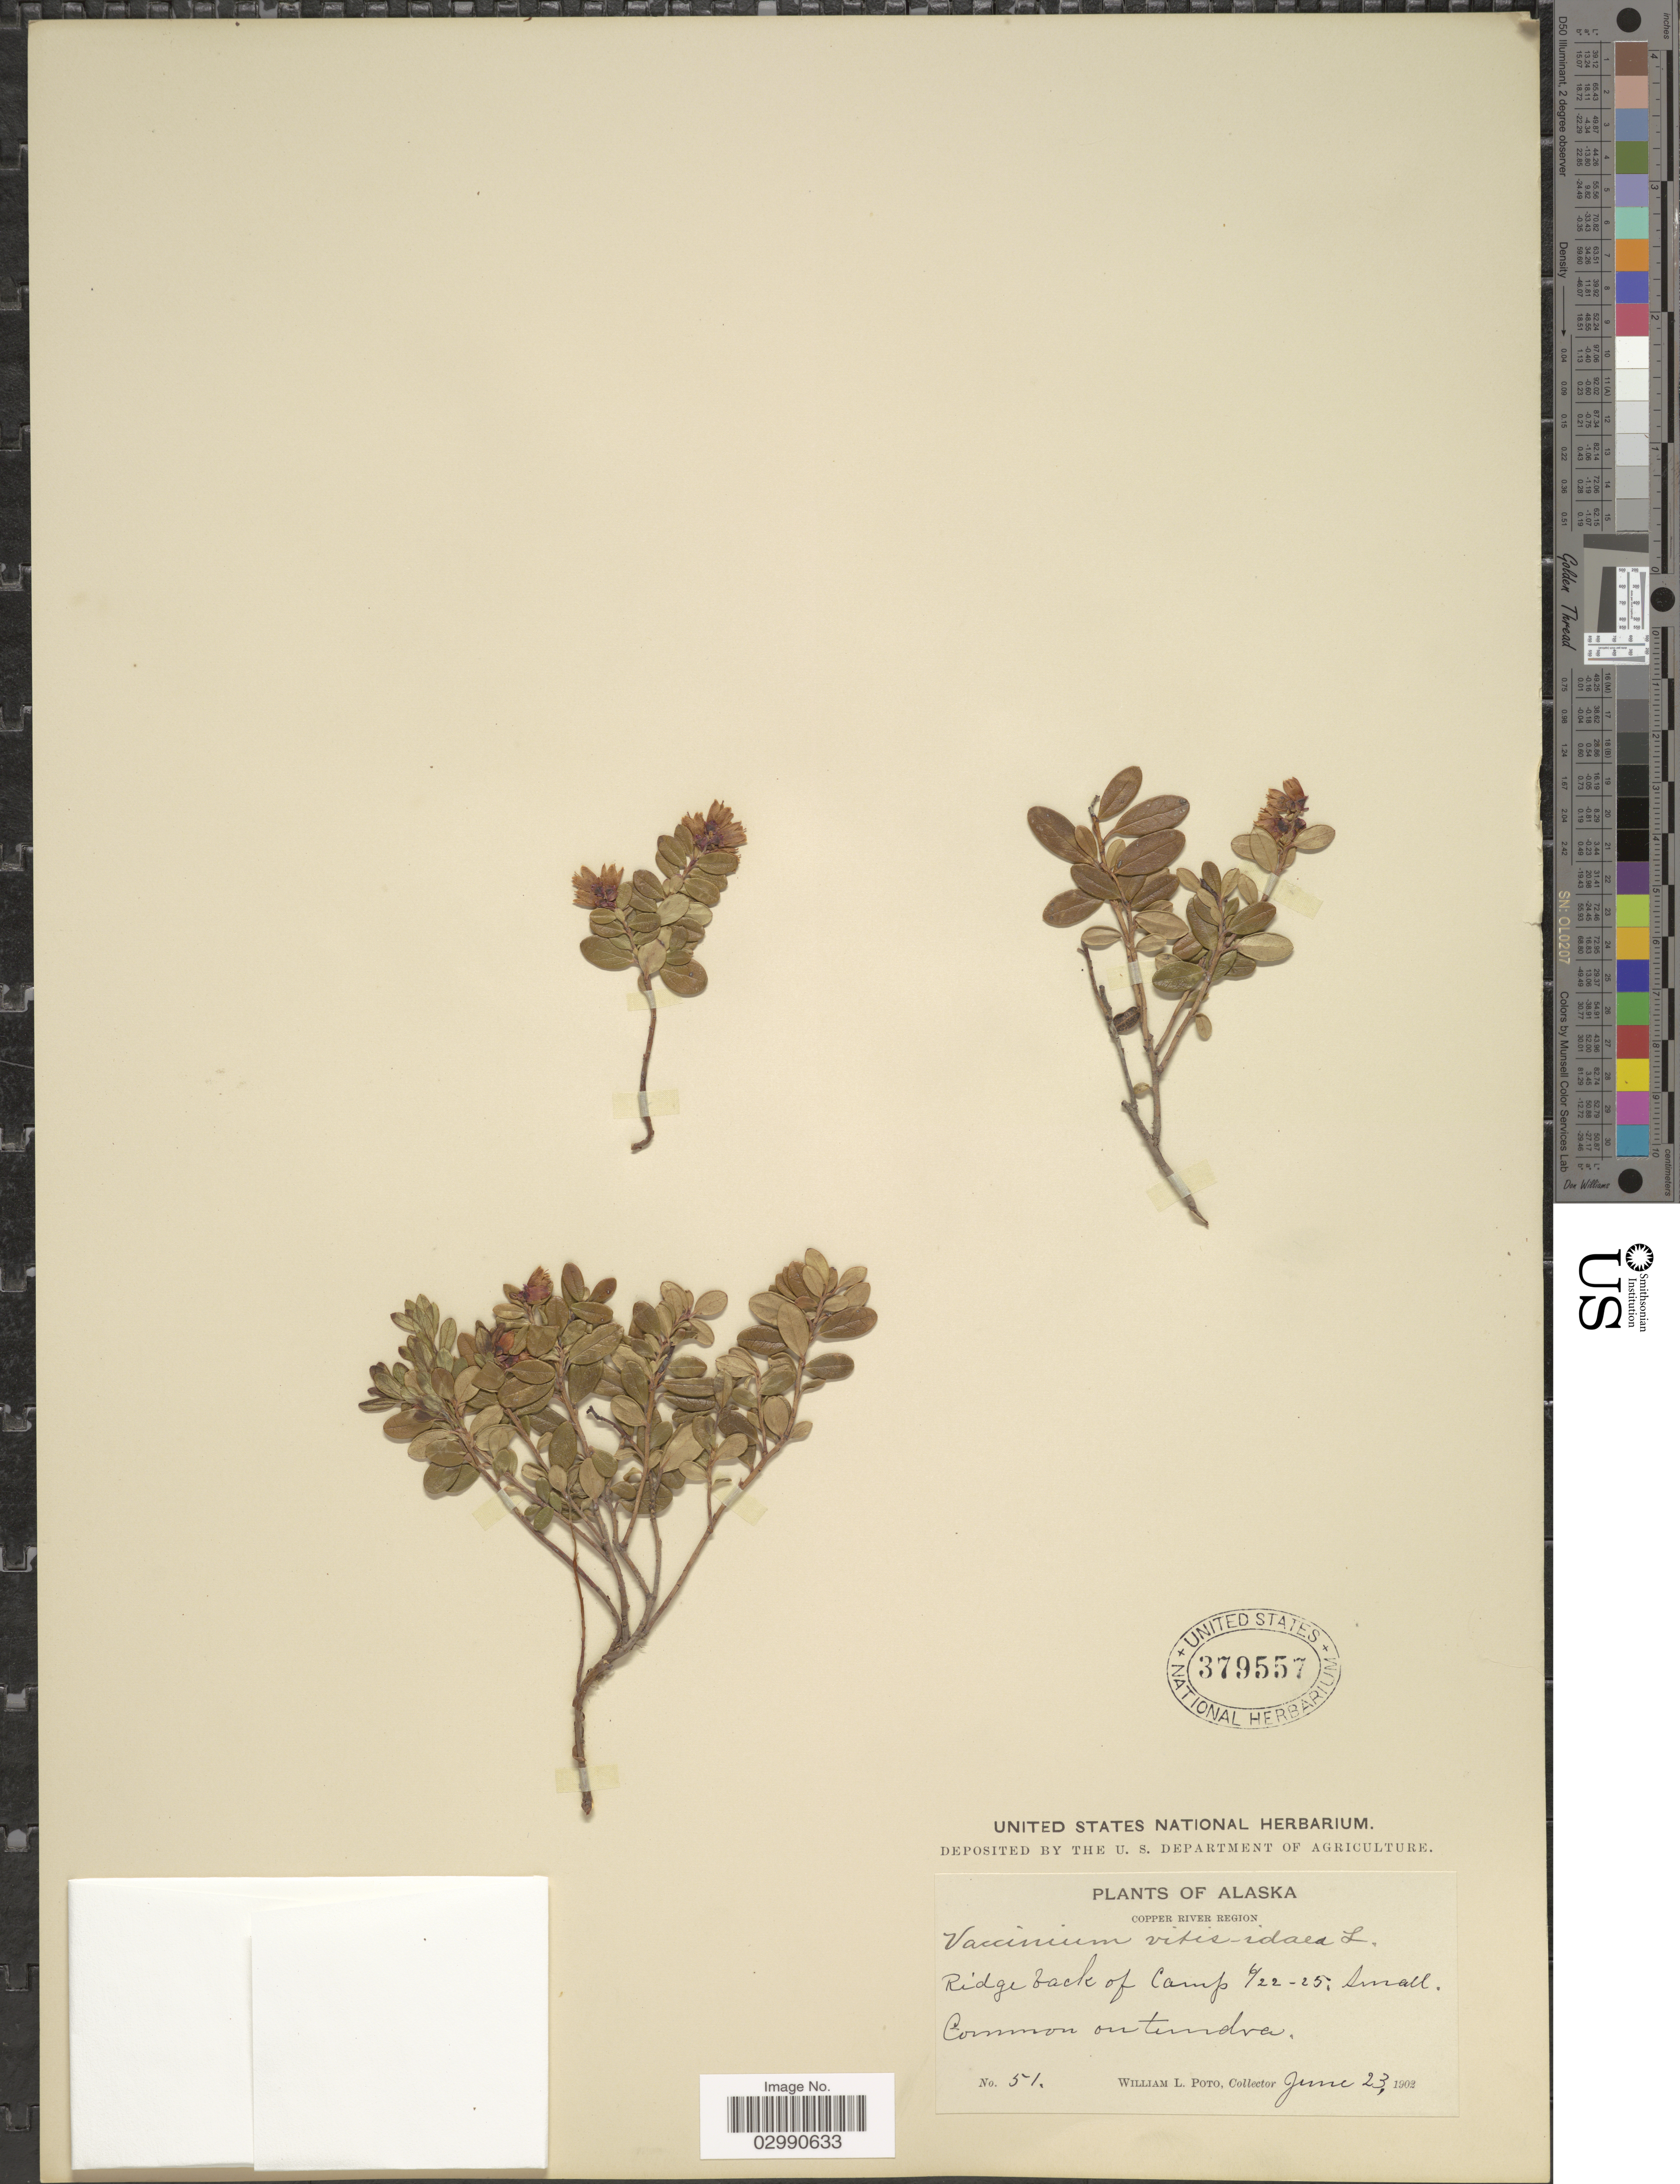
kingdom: Plantae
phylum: Tracheophyta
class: Magnoliopsida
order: Ericales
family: Ericaceae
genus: Vaccinium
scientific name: Vaccinium vitis-idaea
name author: L.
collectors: W. Poto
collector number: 51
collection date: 1902-06-23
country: United States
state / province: Alaska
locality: Copper River Region, Ridge back of Camp 6/22-25.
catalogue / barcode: US 379557